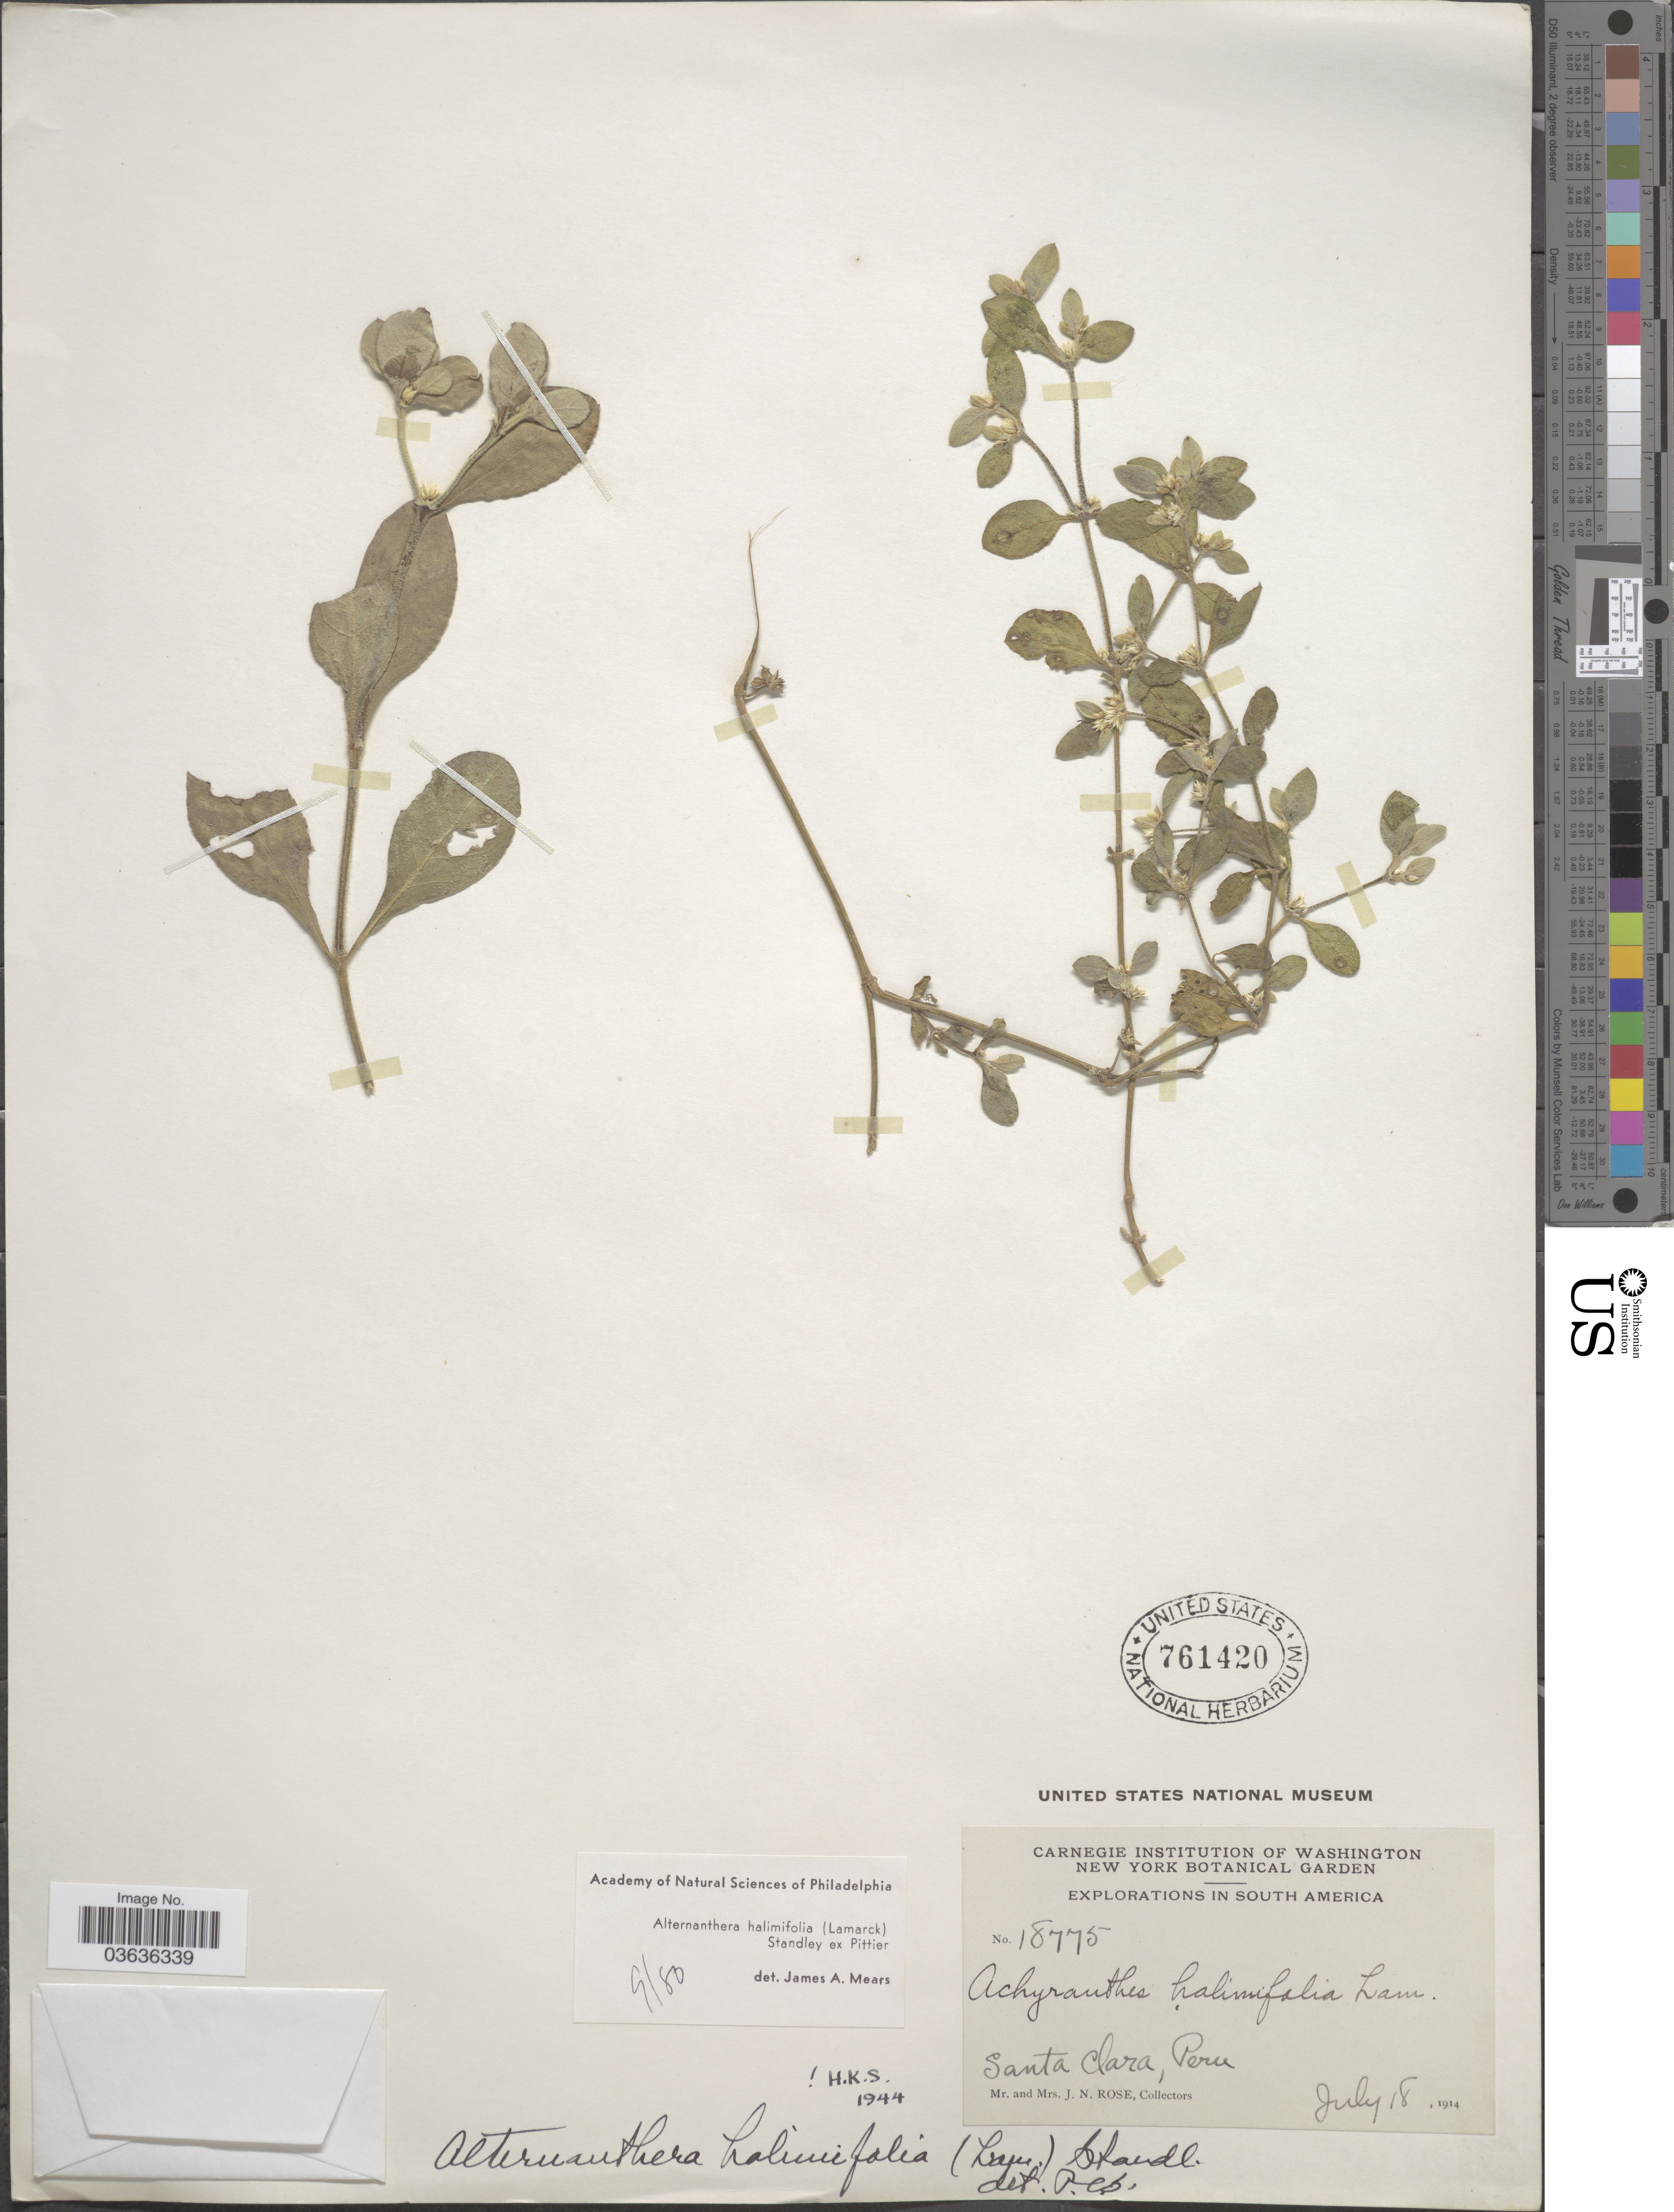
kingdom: Plantae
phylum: Tracheophyta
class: Magnoliopsida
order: Caryophyllales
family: Amaranthaceae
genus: Alternanthera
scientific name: Alternanthera halimifolia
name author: (Lam.) Standl. ex Pittier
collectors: J. N. Rose & L. B. Rose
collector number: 18775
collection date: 1914-07-18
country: Peru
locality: Santa Clara.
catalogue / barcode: US 761420